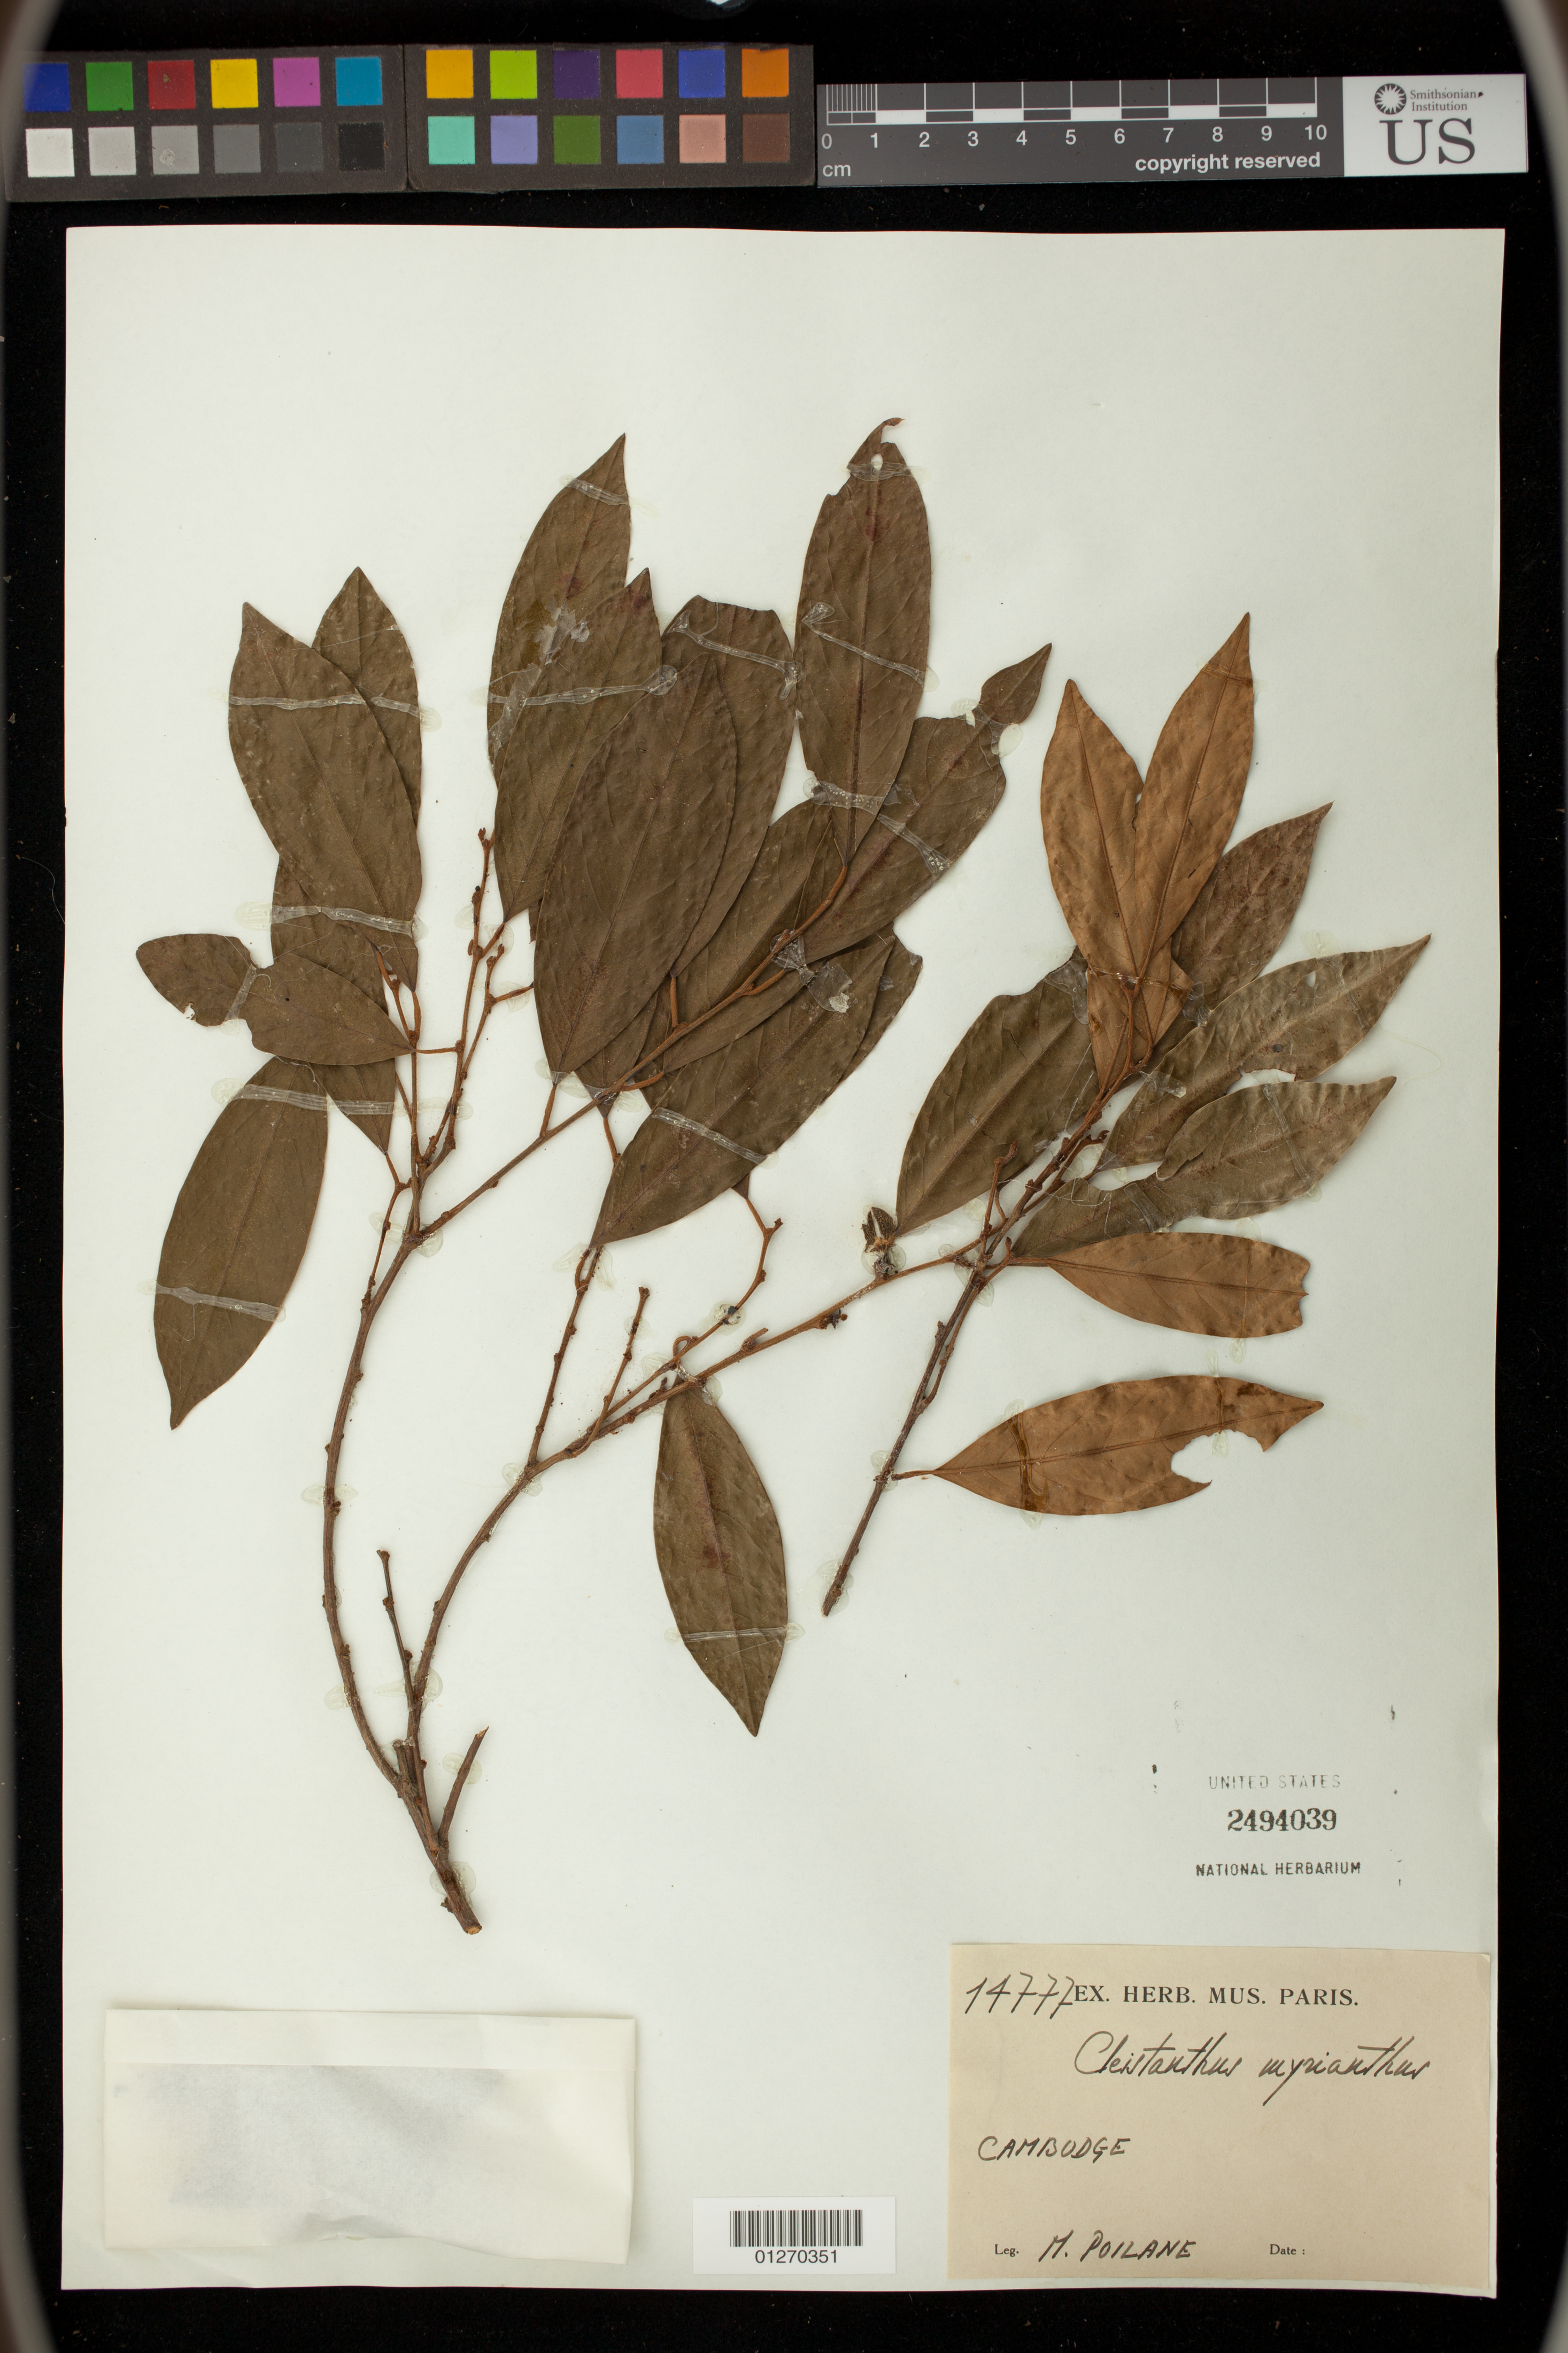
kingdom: Plantae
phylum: Tracheophyta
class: Magnoliopsida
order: Malpighiales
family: Phyllanthaceae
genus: Cleistanthus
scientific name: Cleistanthus myrianthus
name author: (Hassk.) Kurz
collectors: M. Poilane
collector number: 14777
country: Cambodia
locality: Cambodge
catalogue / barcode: US 2494039